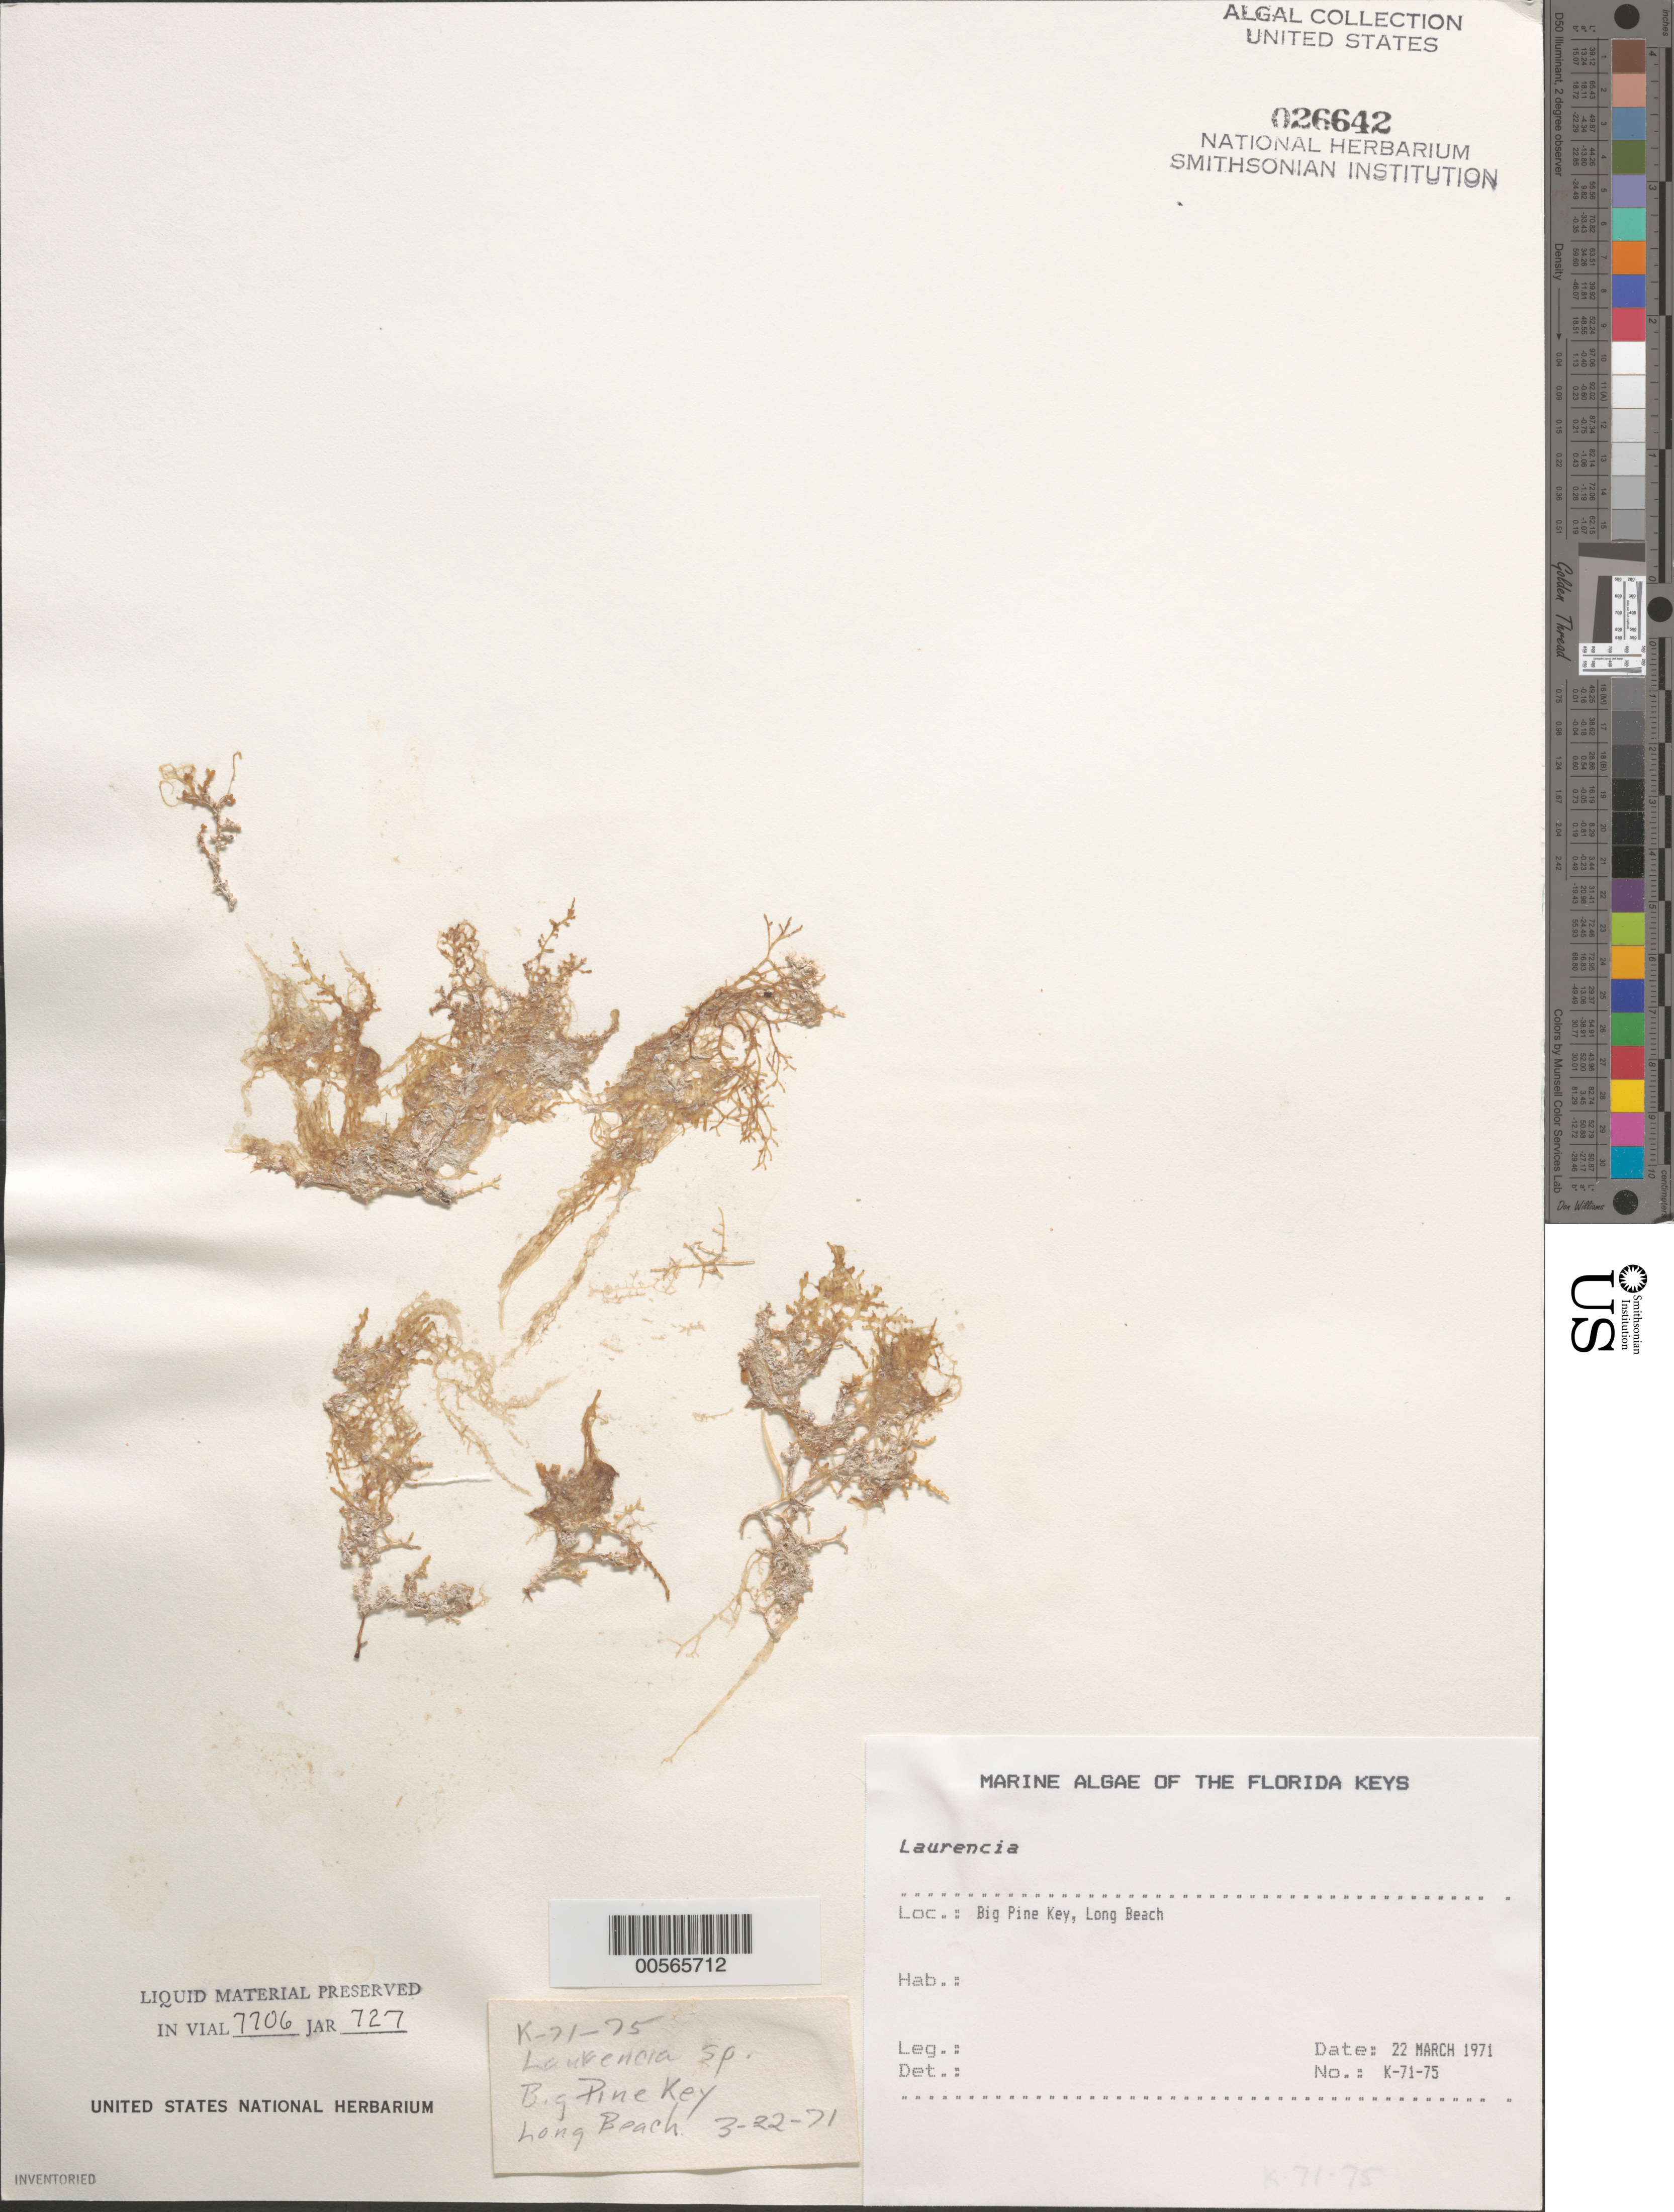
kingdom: Plantae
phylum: Rhodophyta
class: Florideophyceae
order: Ceramiales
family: Rhodomelaceae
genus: Laurencia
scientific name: Laurencia sp.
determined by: Taylor, William R.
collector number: K-71-75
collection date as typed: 22 Mar 1971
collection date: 1971-03-22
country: United States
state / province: Florida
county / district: Monroe County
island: Big Pine Key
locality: Long Beach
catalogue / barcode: US 26642